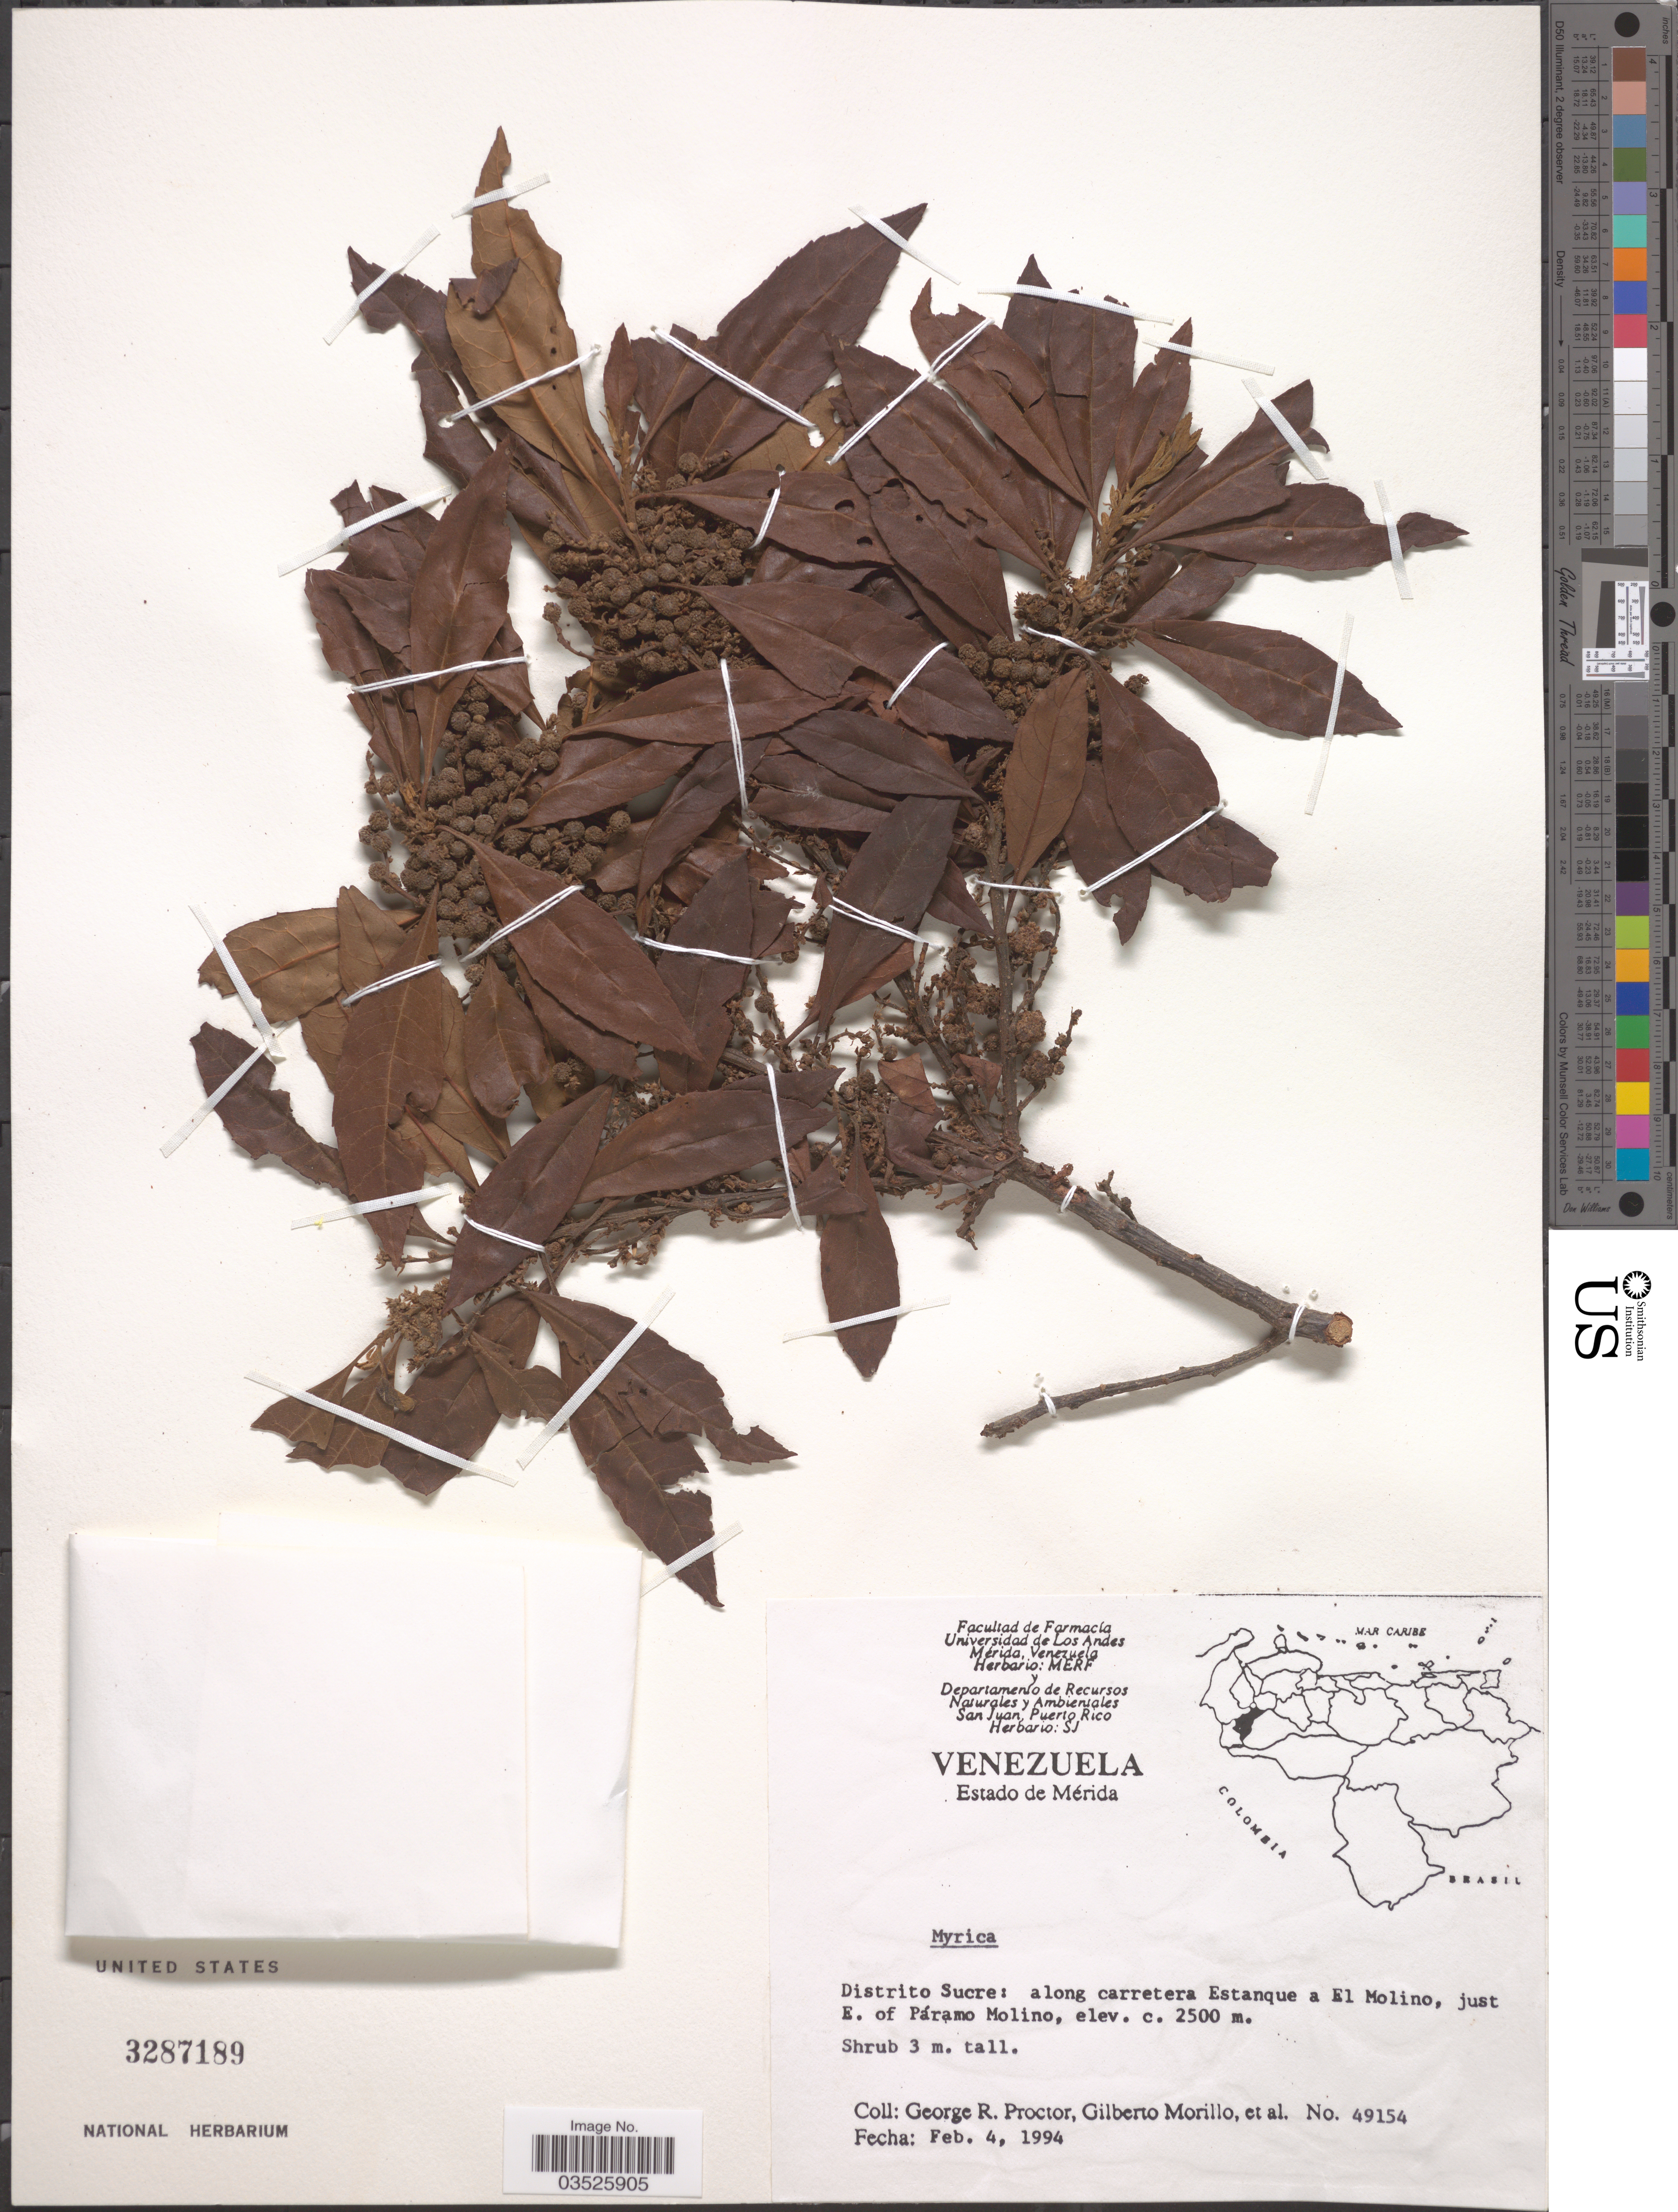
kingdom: Plantae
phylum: Tracheophyta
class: Magnoliopsida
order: Fagales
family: Myricaceae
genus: Morella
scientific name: Morella pubescens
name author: (Humb. & Bonpl. ex Willd.) Wilbur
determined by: Strong, Mark T., (BOT), Smithsonian Institution - National Museum of Natural History (UNITED STATES)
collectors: G. R. Proctor, G. N. Morillo & et al.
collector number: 49154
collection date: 1994-02-04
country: Venezuela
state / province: Sucre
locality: Distrito Sucre: along carretera Estanque a El Molino, just E. of Páramo Molino.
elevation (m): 2500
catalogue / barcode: US 3287189